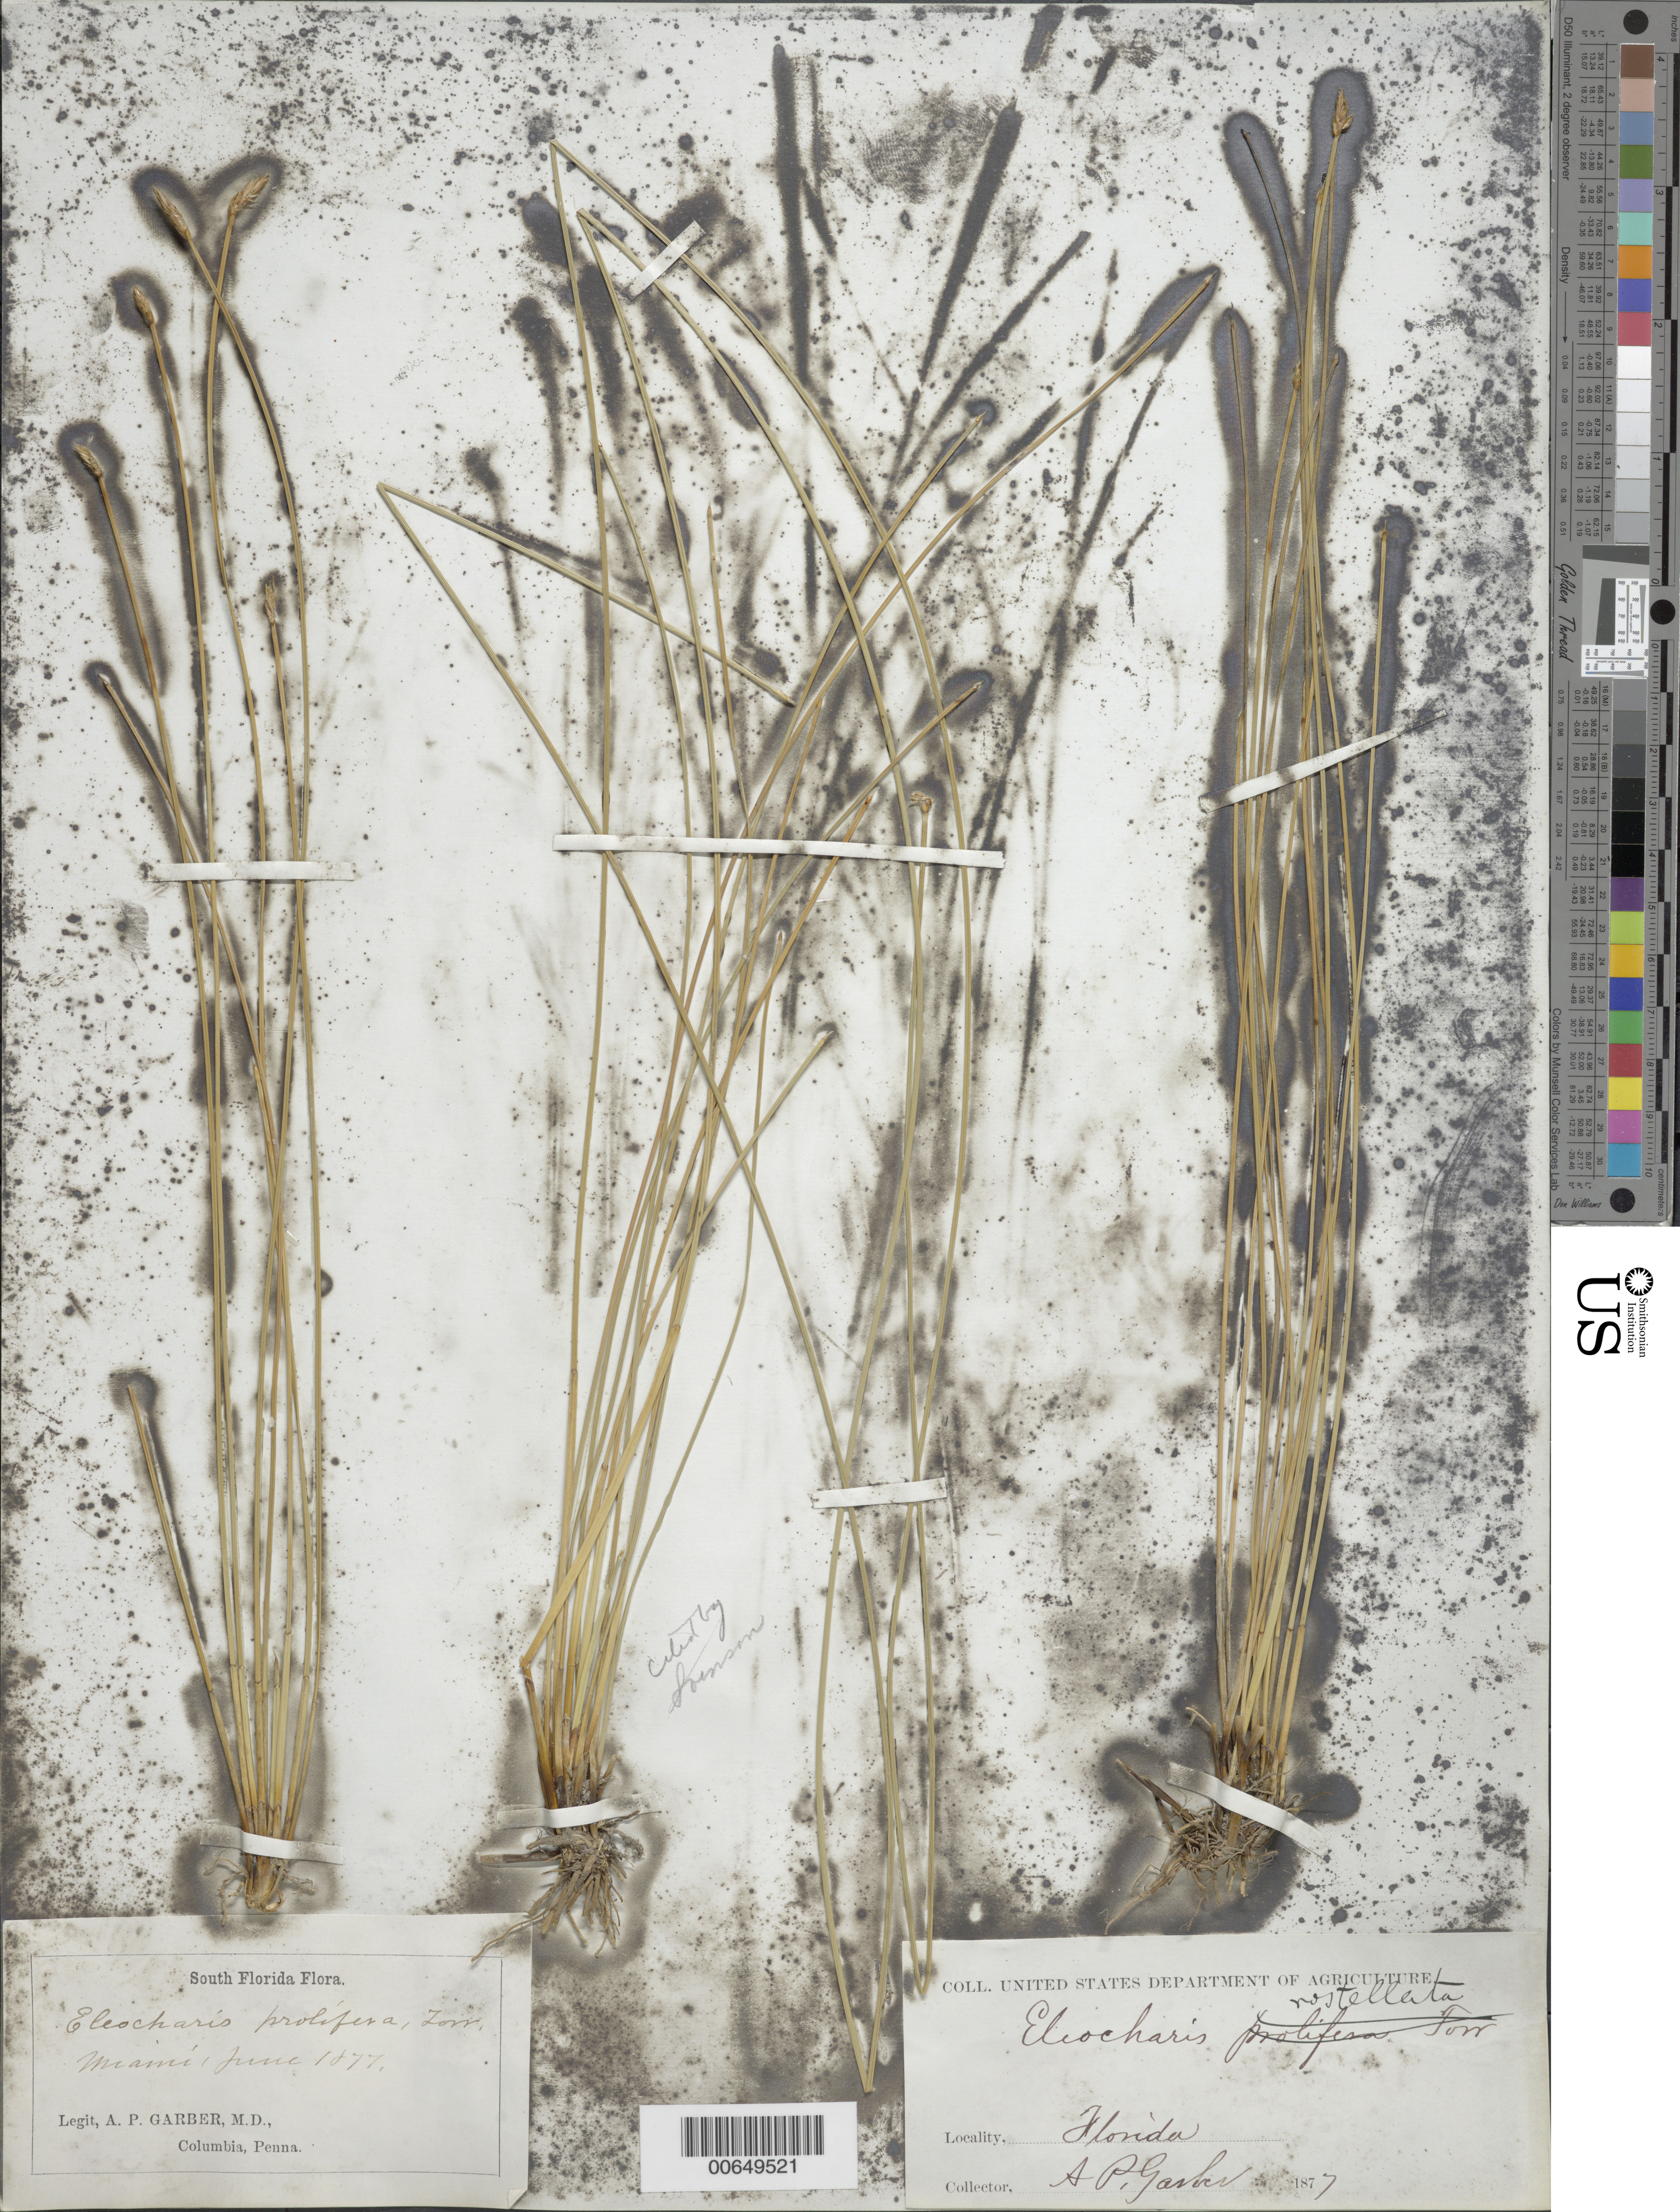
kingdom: Plantae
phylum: Tracheophyta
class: Liliopsida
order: Poales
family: Cyperaceae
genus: Eleocharis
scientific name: Eleocharis rostellata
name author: (Torr.) Torr.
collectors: A. P. Garber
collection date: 1877-06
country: United States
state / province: Florida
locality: South Florida. Miami